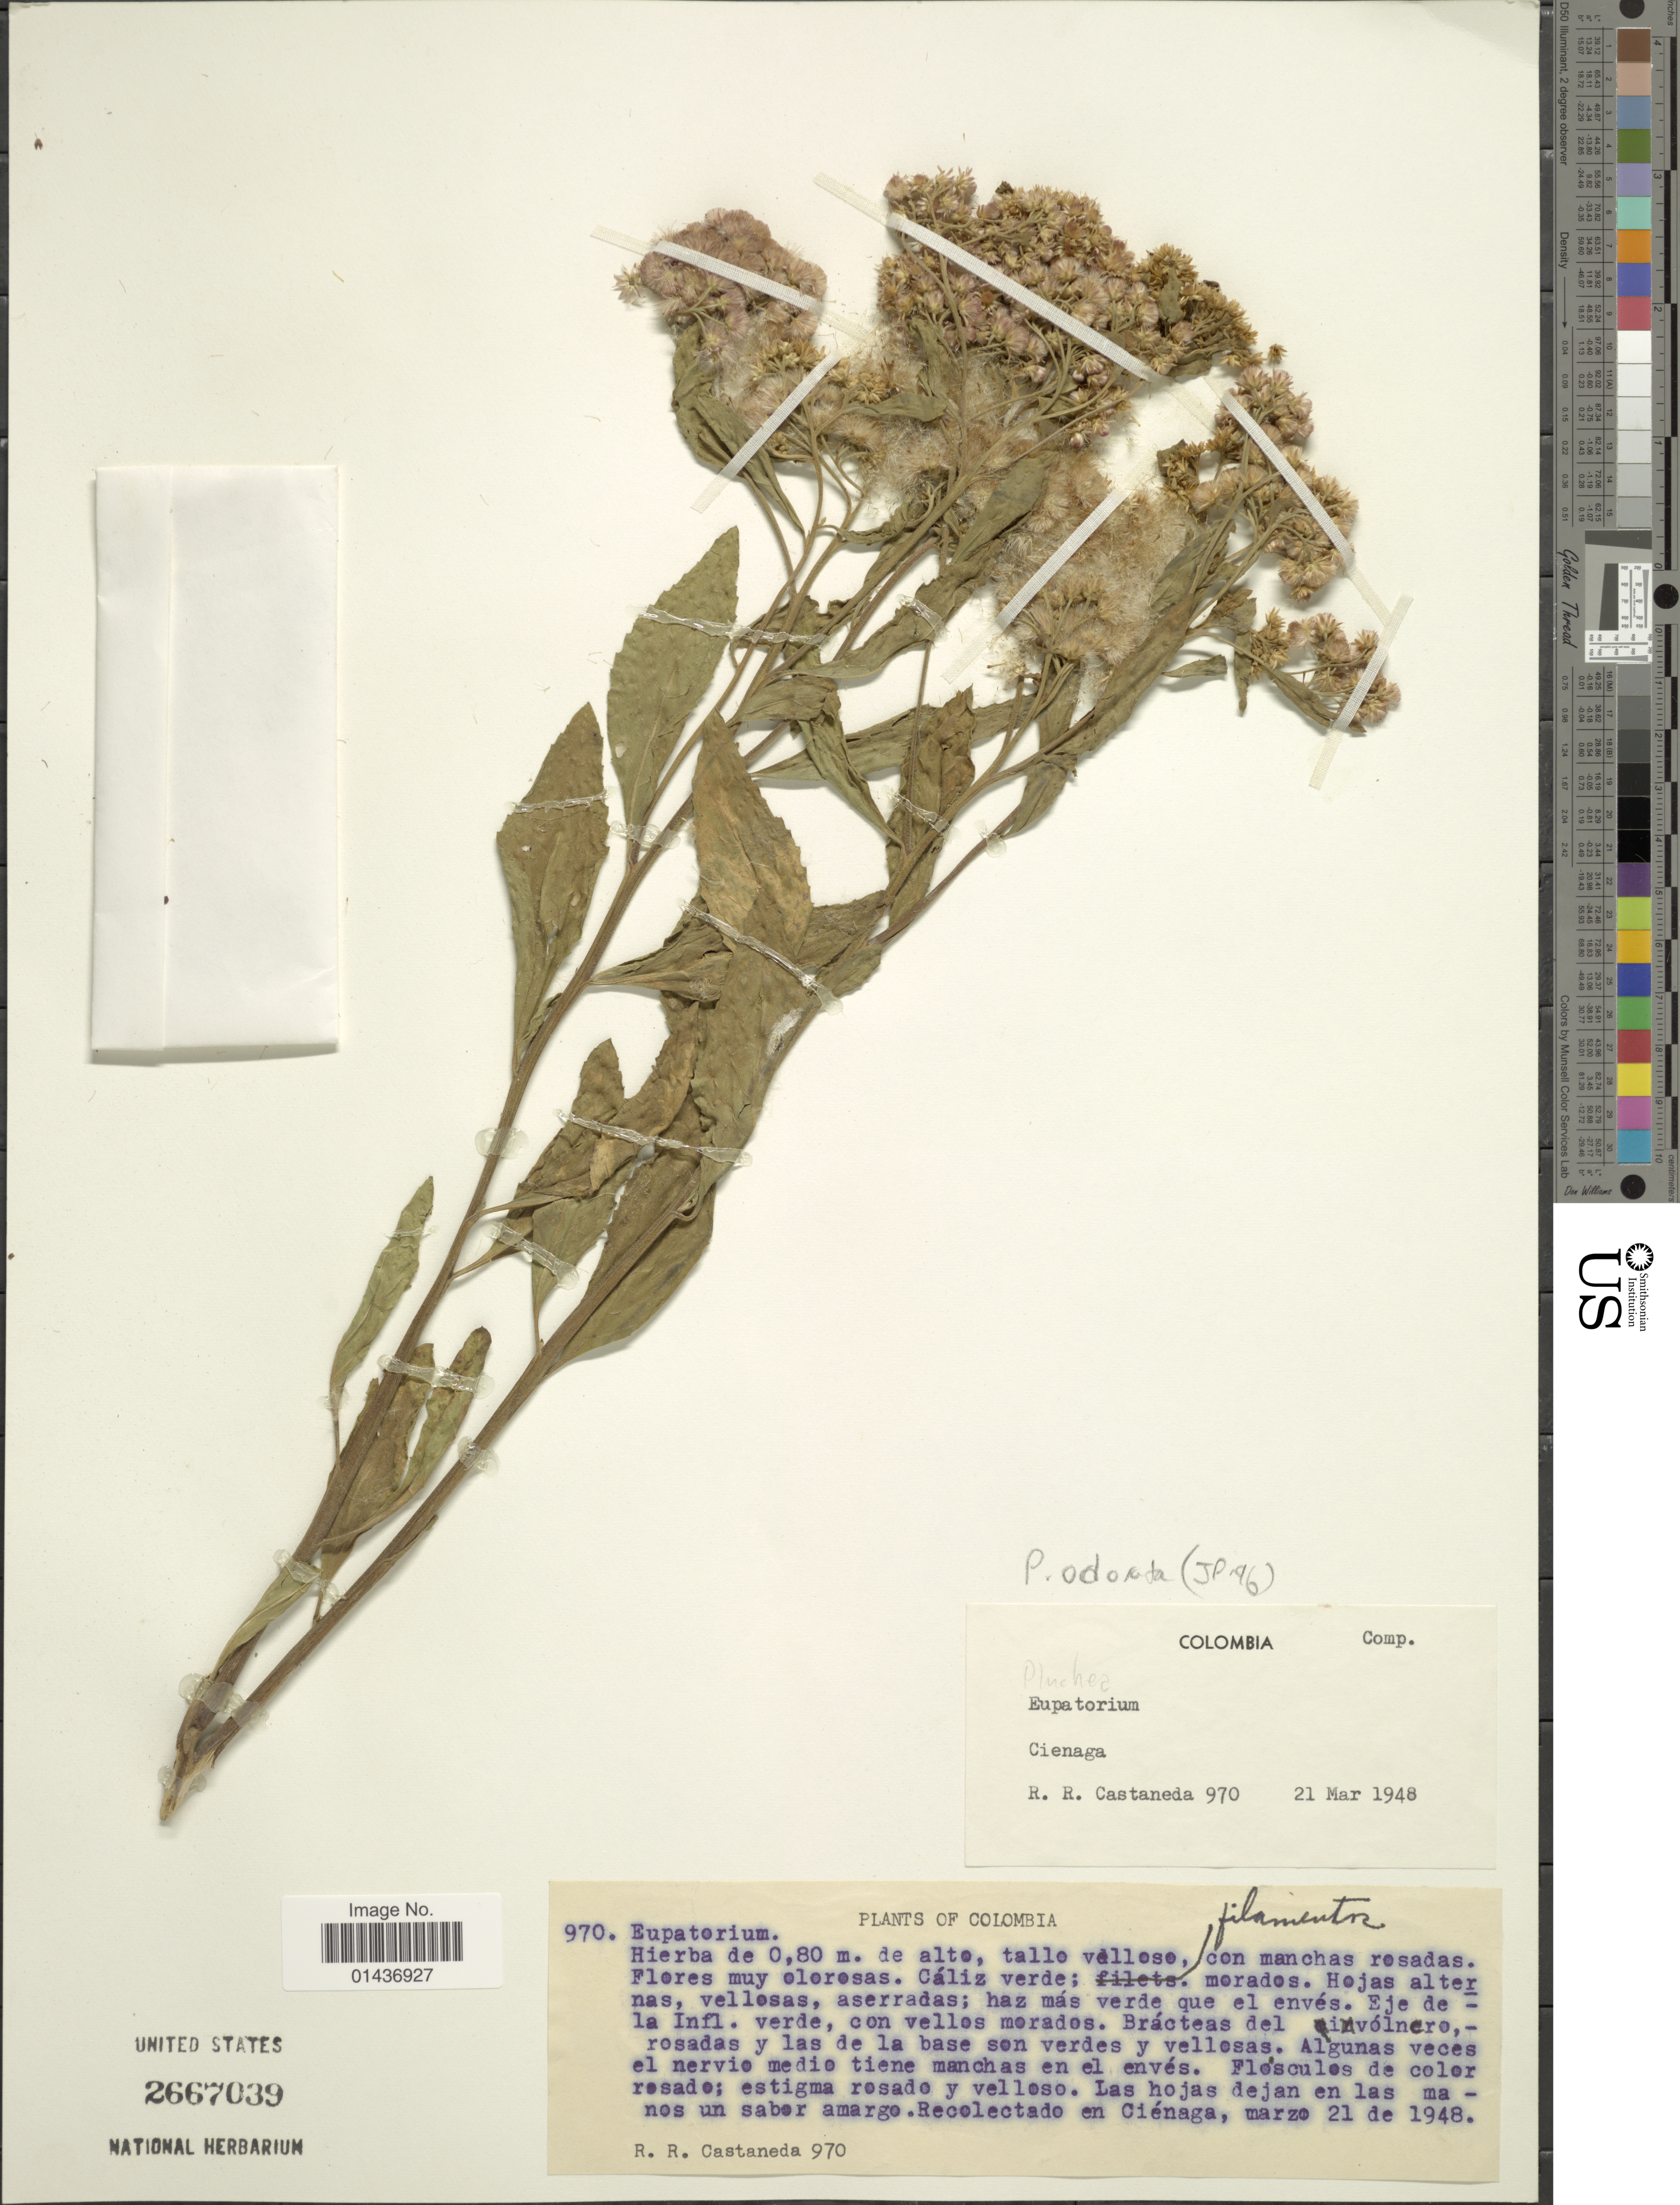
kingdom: Plantae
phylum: Tracheophyta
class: Magnoliopsida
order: Asterales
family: Asteraceae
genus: Pluchea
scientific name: Pluchea sp.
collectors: R. Romero Castañeda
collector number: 970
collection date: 1948-03-21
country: Colombia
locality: Recolectado en Cienaga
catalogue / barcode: US 2667039